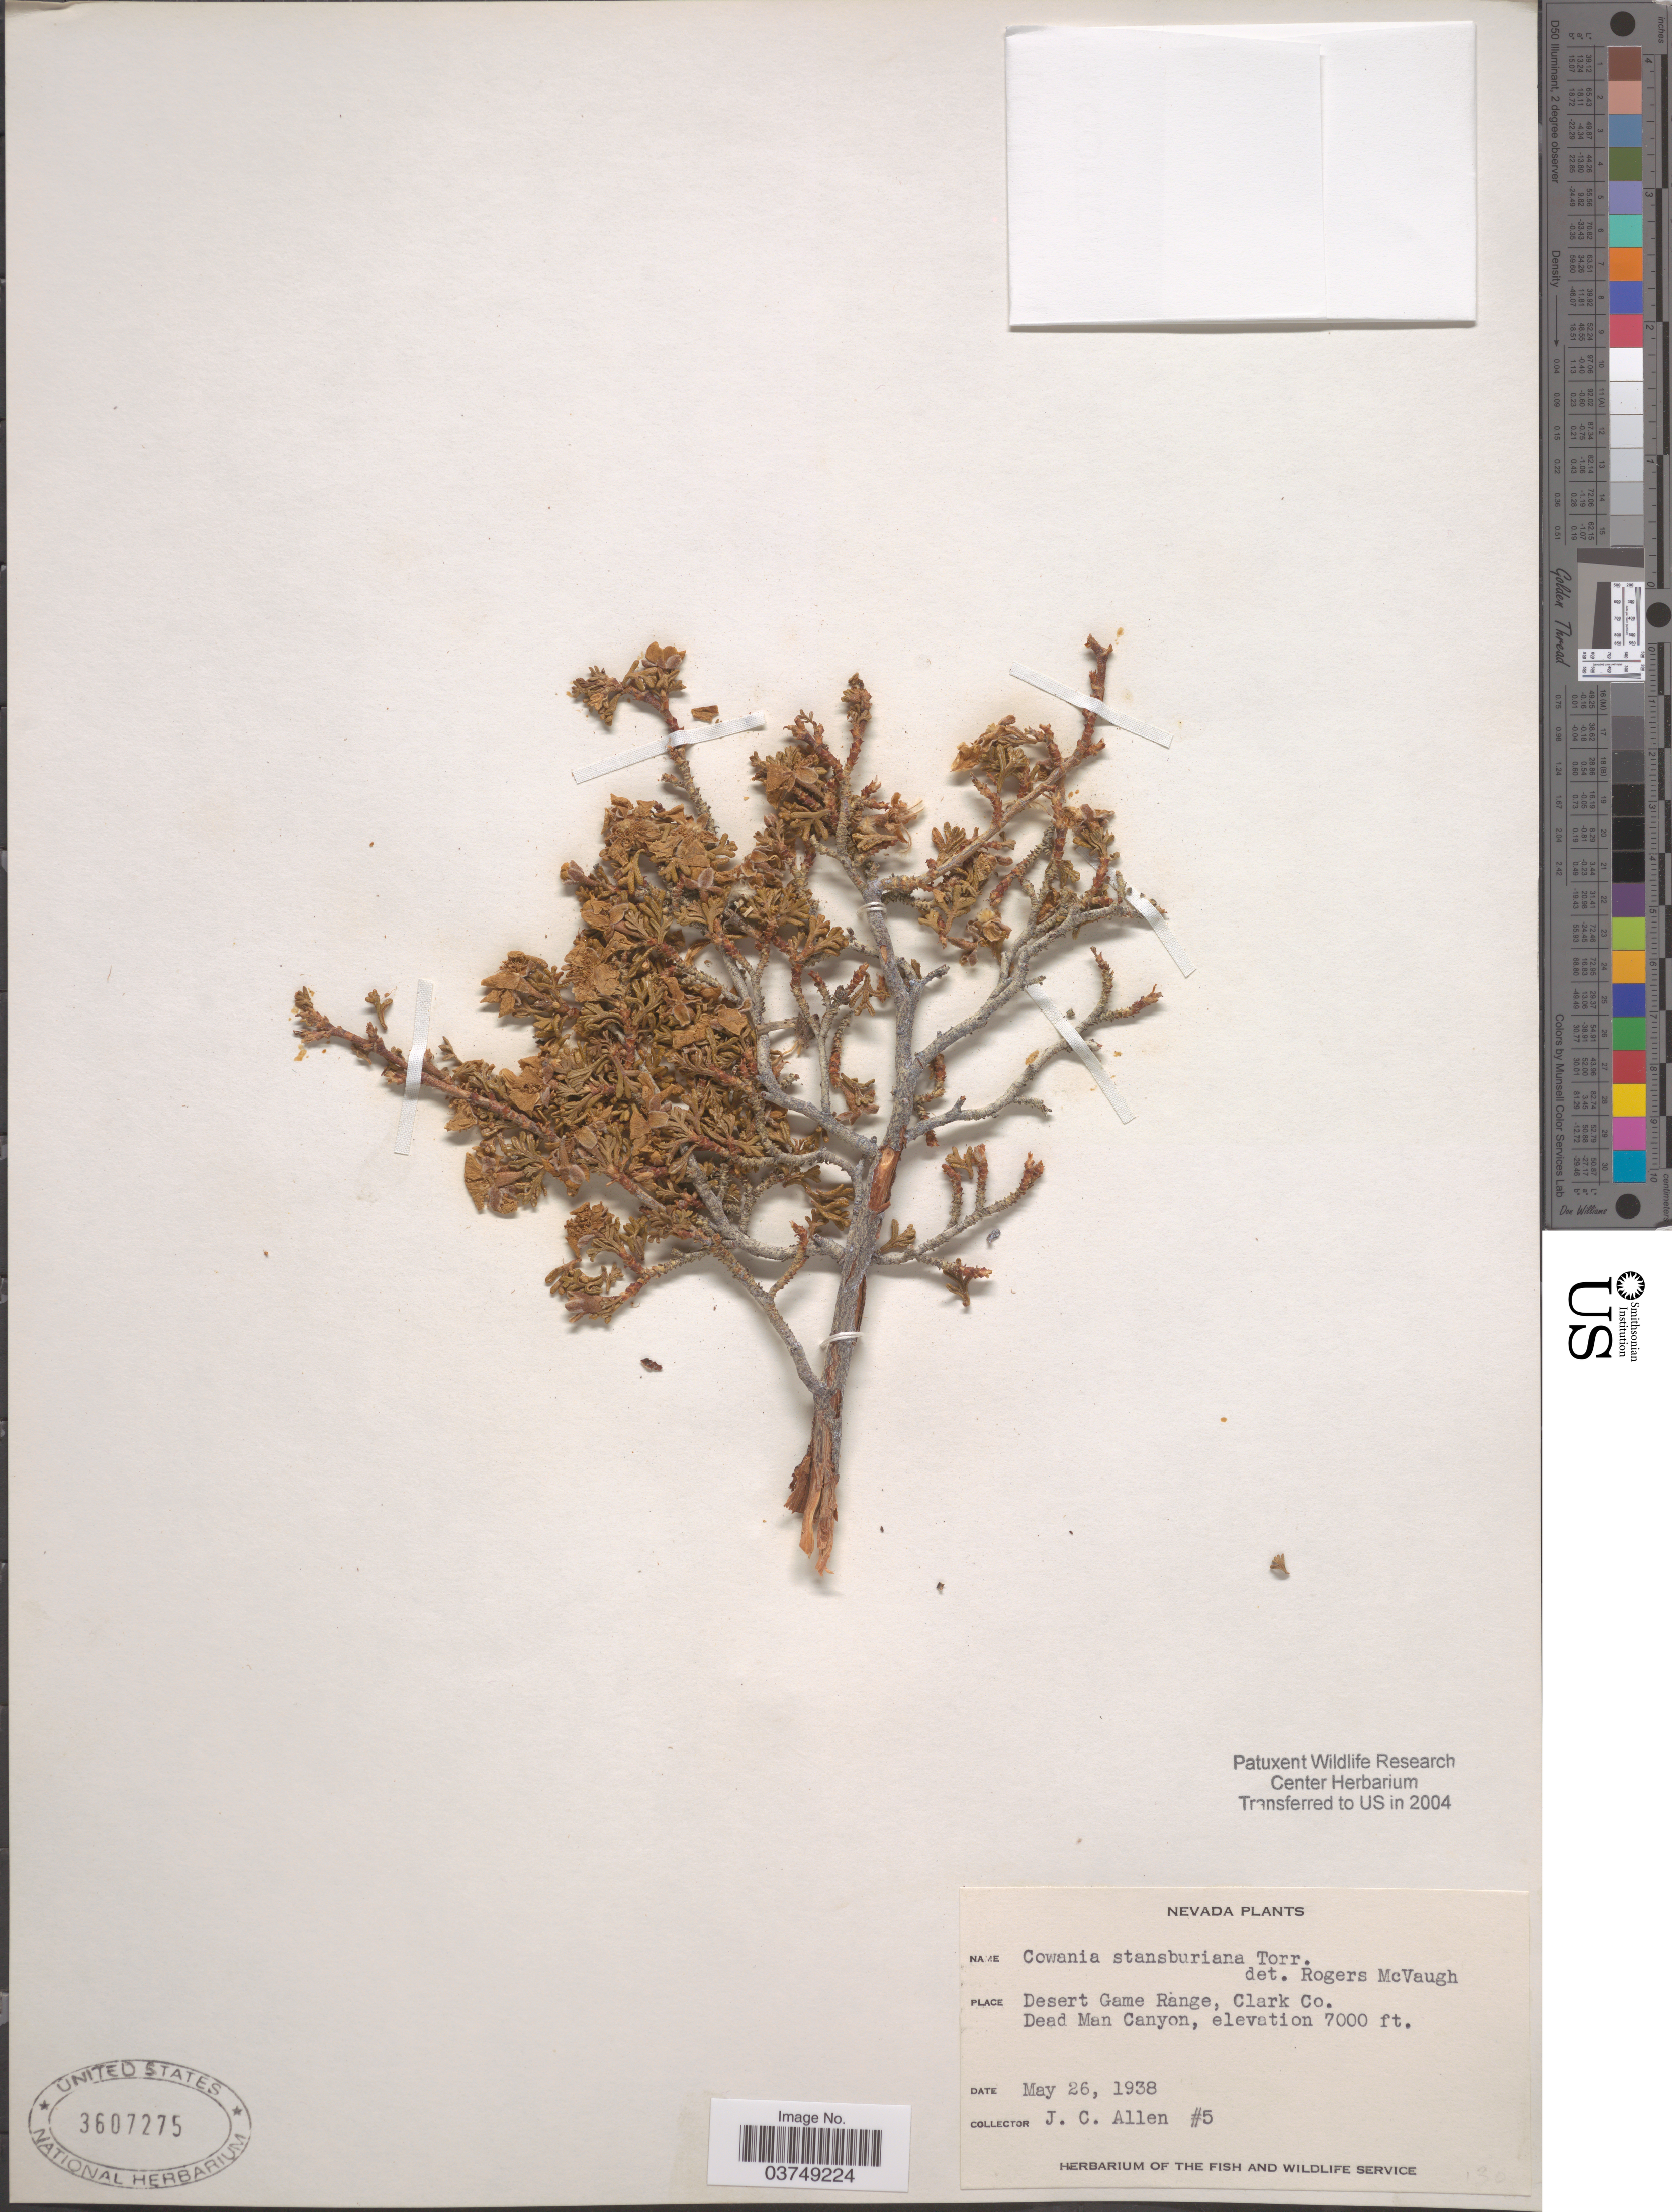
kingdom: Plantae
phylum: Tracheophyta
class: Magnoliopsida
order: Rosales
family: Rosaceae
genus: Purshia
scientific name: Purshia stansburyana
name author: (Torr.) Henrickson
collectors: J. C. Allen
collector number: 5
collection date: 1938-05-26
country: United States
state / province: Nevada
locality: Desert Game Range, Clark Co. Dead Man Canyon.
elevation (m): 2134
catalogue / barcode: US 3607275